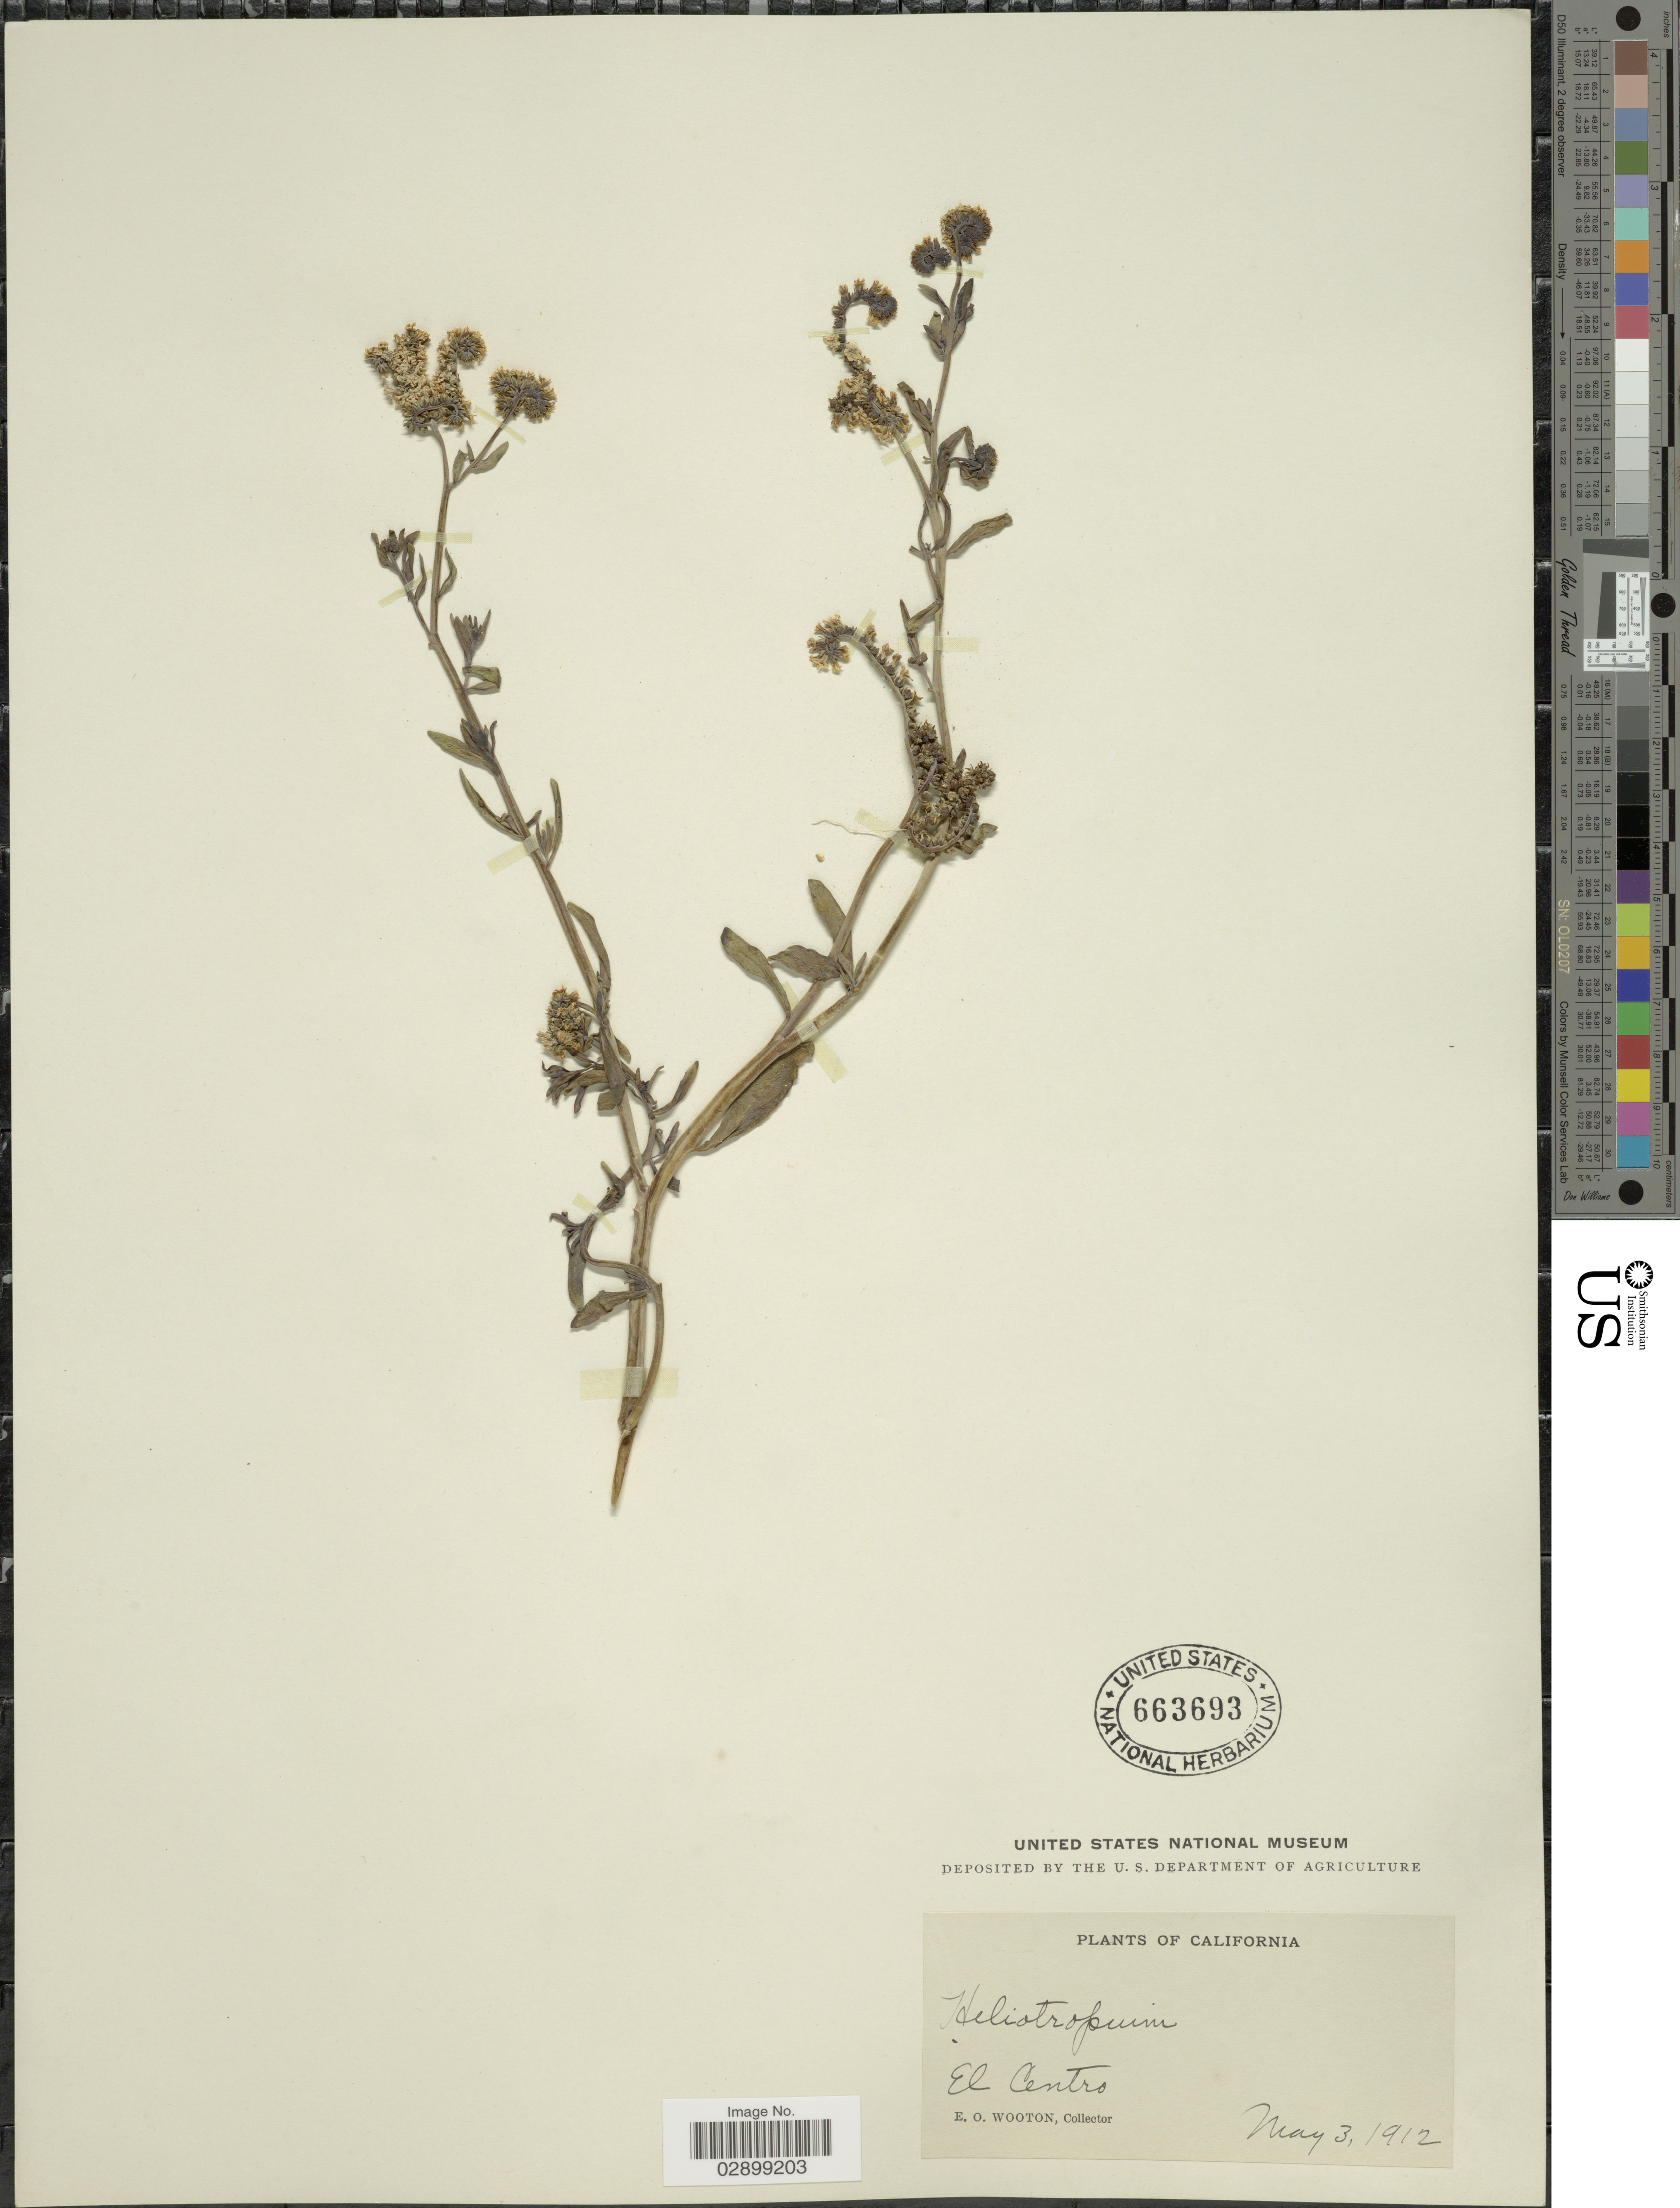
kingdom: Plantae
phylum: Tracheophyta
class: Magnoliopsida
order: Boraginales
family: Heliotropiaceae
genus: Heliotropium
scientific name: Heliotropium sp.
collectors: E. O. Wooton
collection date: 1912-05-03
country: United States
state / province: California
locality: El Centro.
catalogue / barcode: US 663693